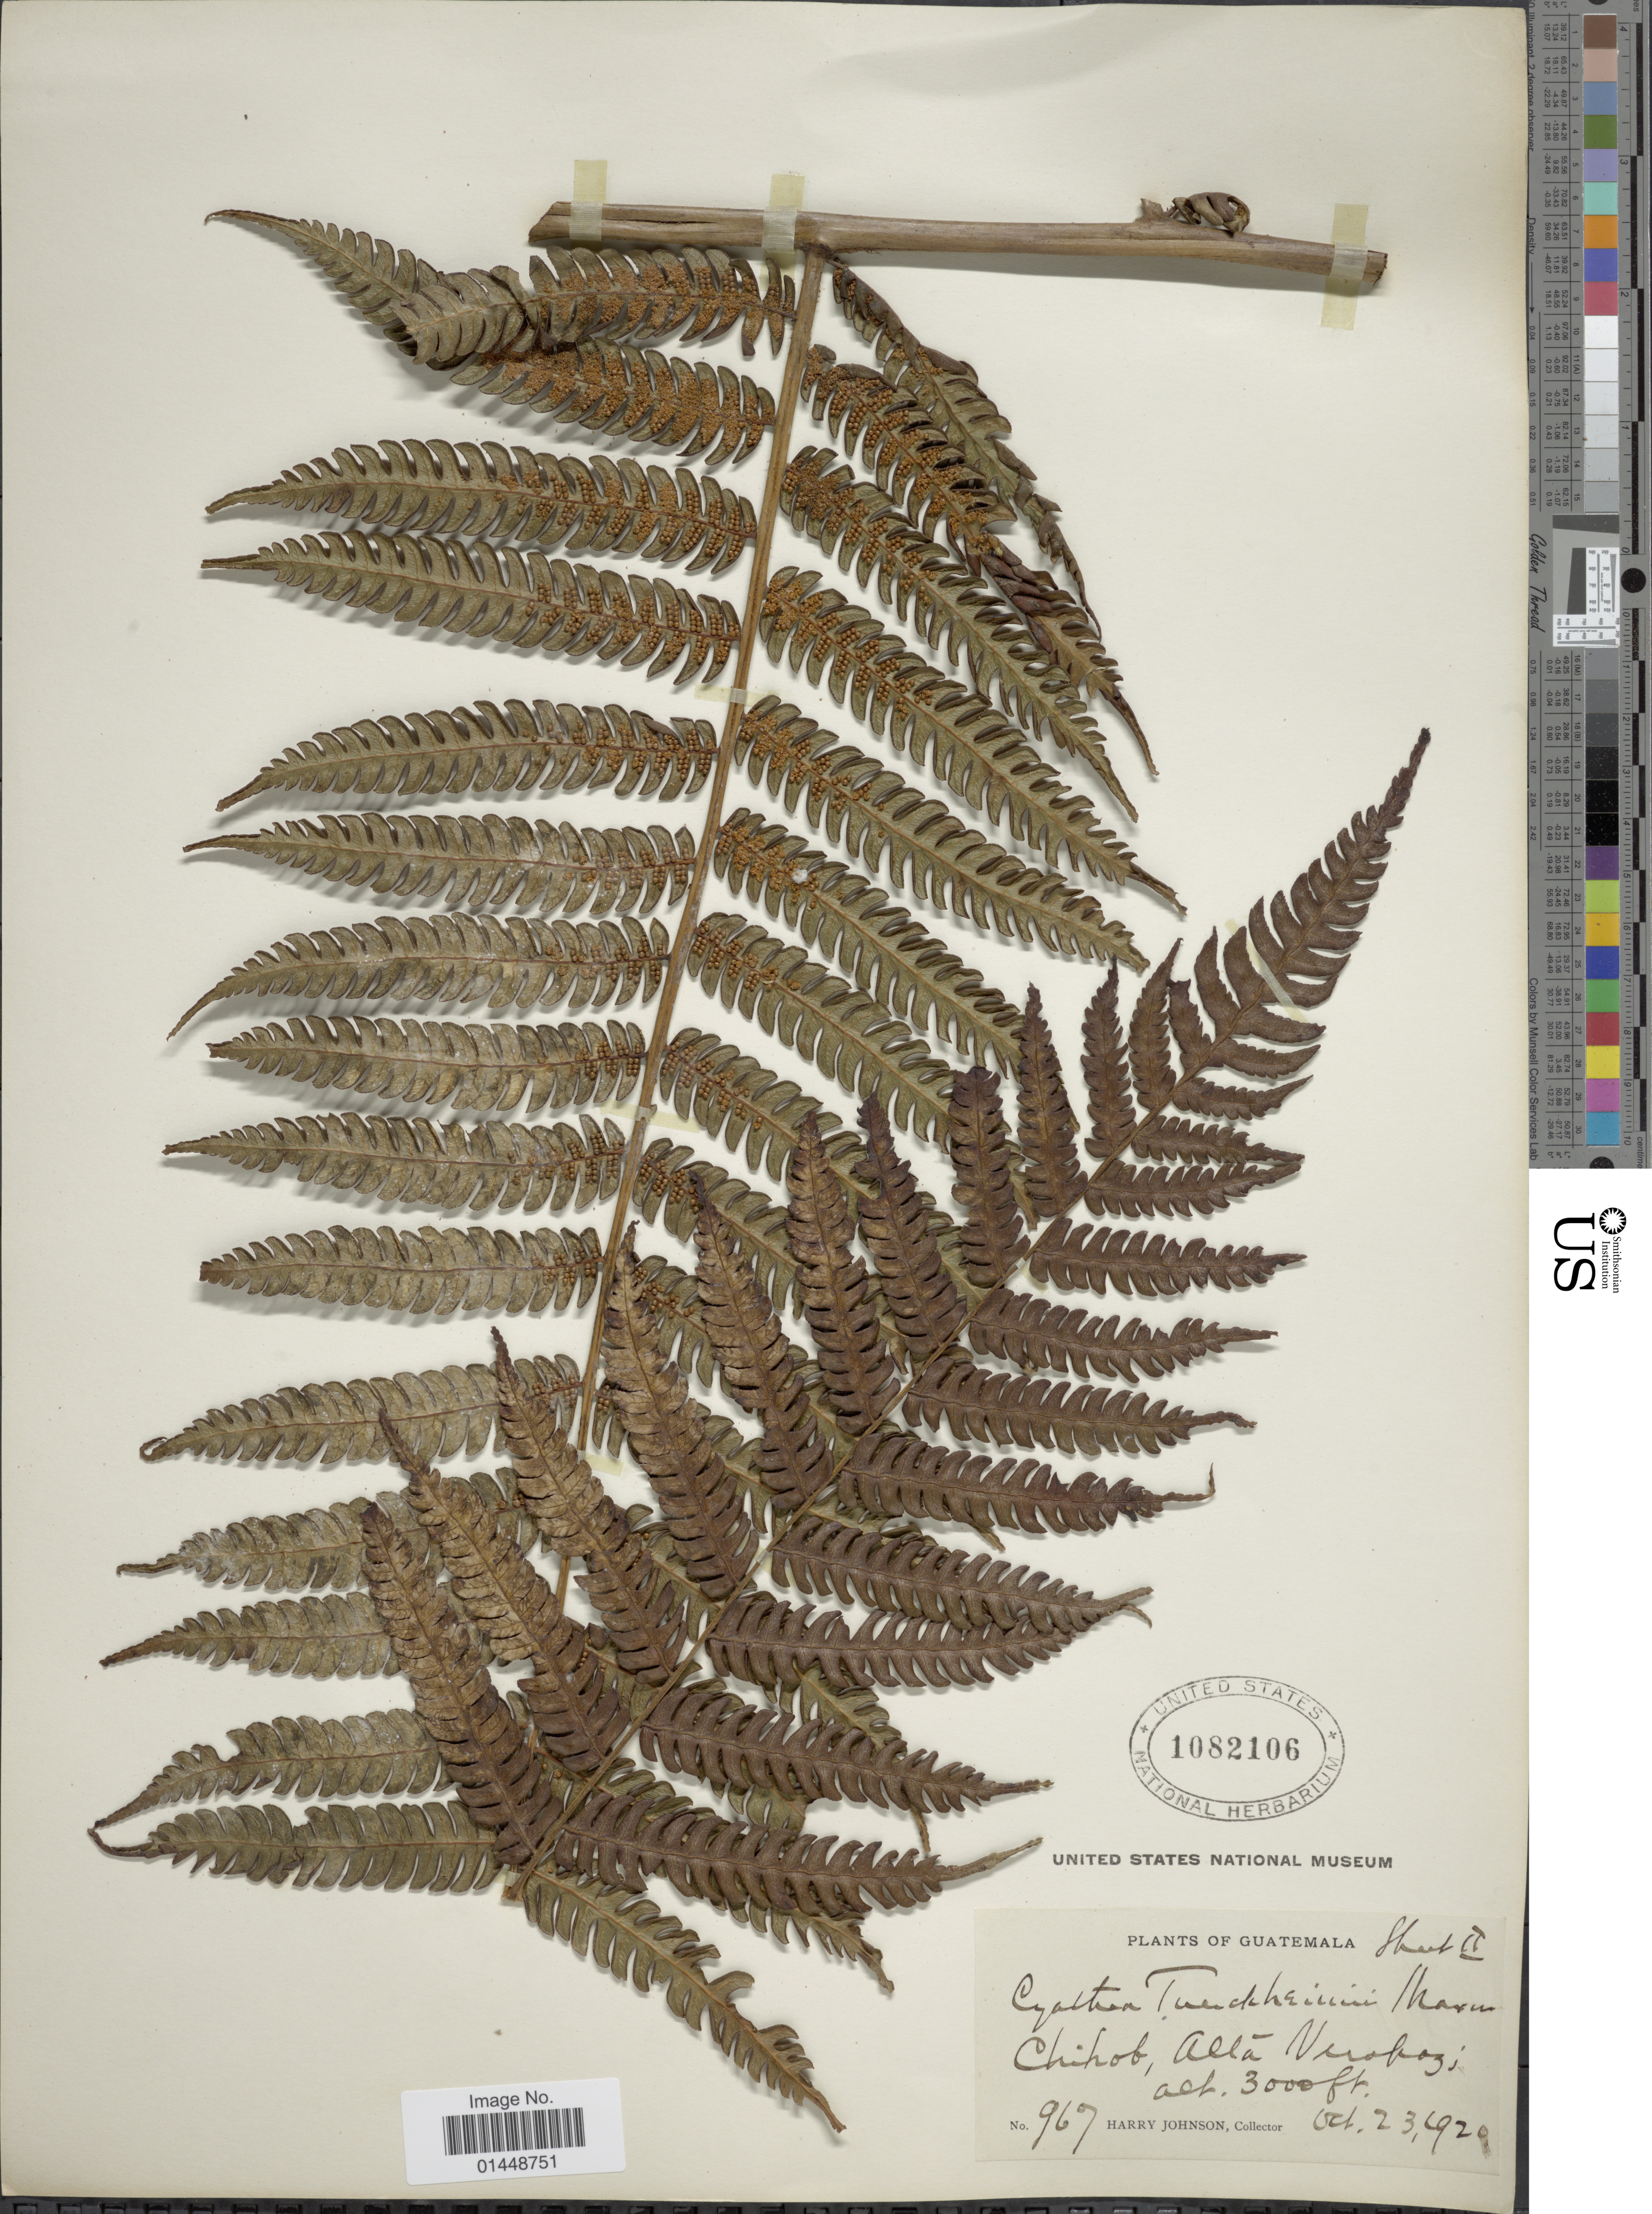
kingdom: Plantae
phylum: Tracheophyta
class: Polypodiopsida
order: Cyatheales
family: Cyatheaceae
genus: Cyathea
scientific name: Cyathea divergens var. tuerckheimii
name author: (Maxon) R.M. Tryon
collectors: H. Johnson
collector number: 967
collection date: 1920-10-23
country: Guatemala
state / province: Alta Verapaz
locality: Chihob, Alta Verapaz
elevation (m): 914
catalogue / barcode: US 1082106